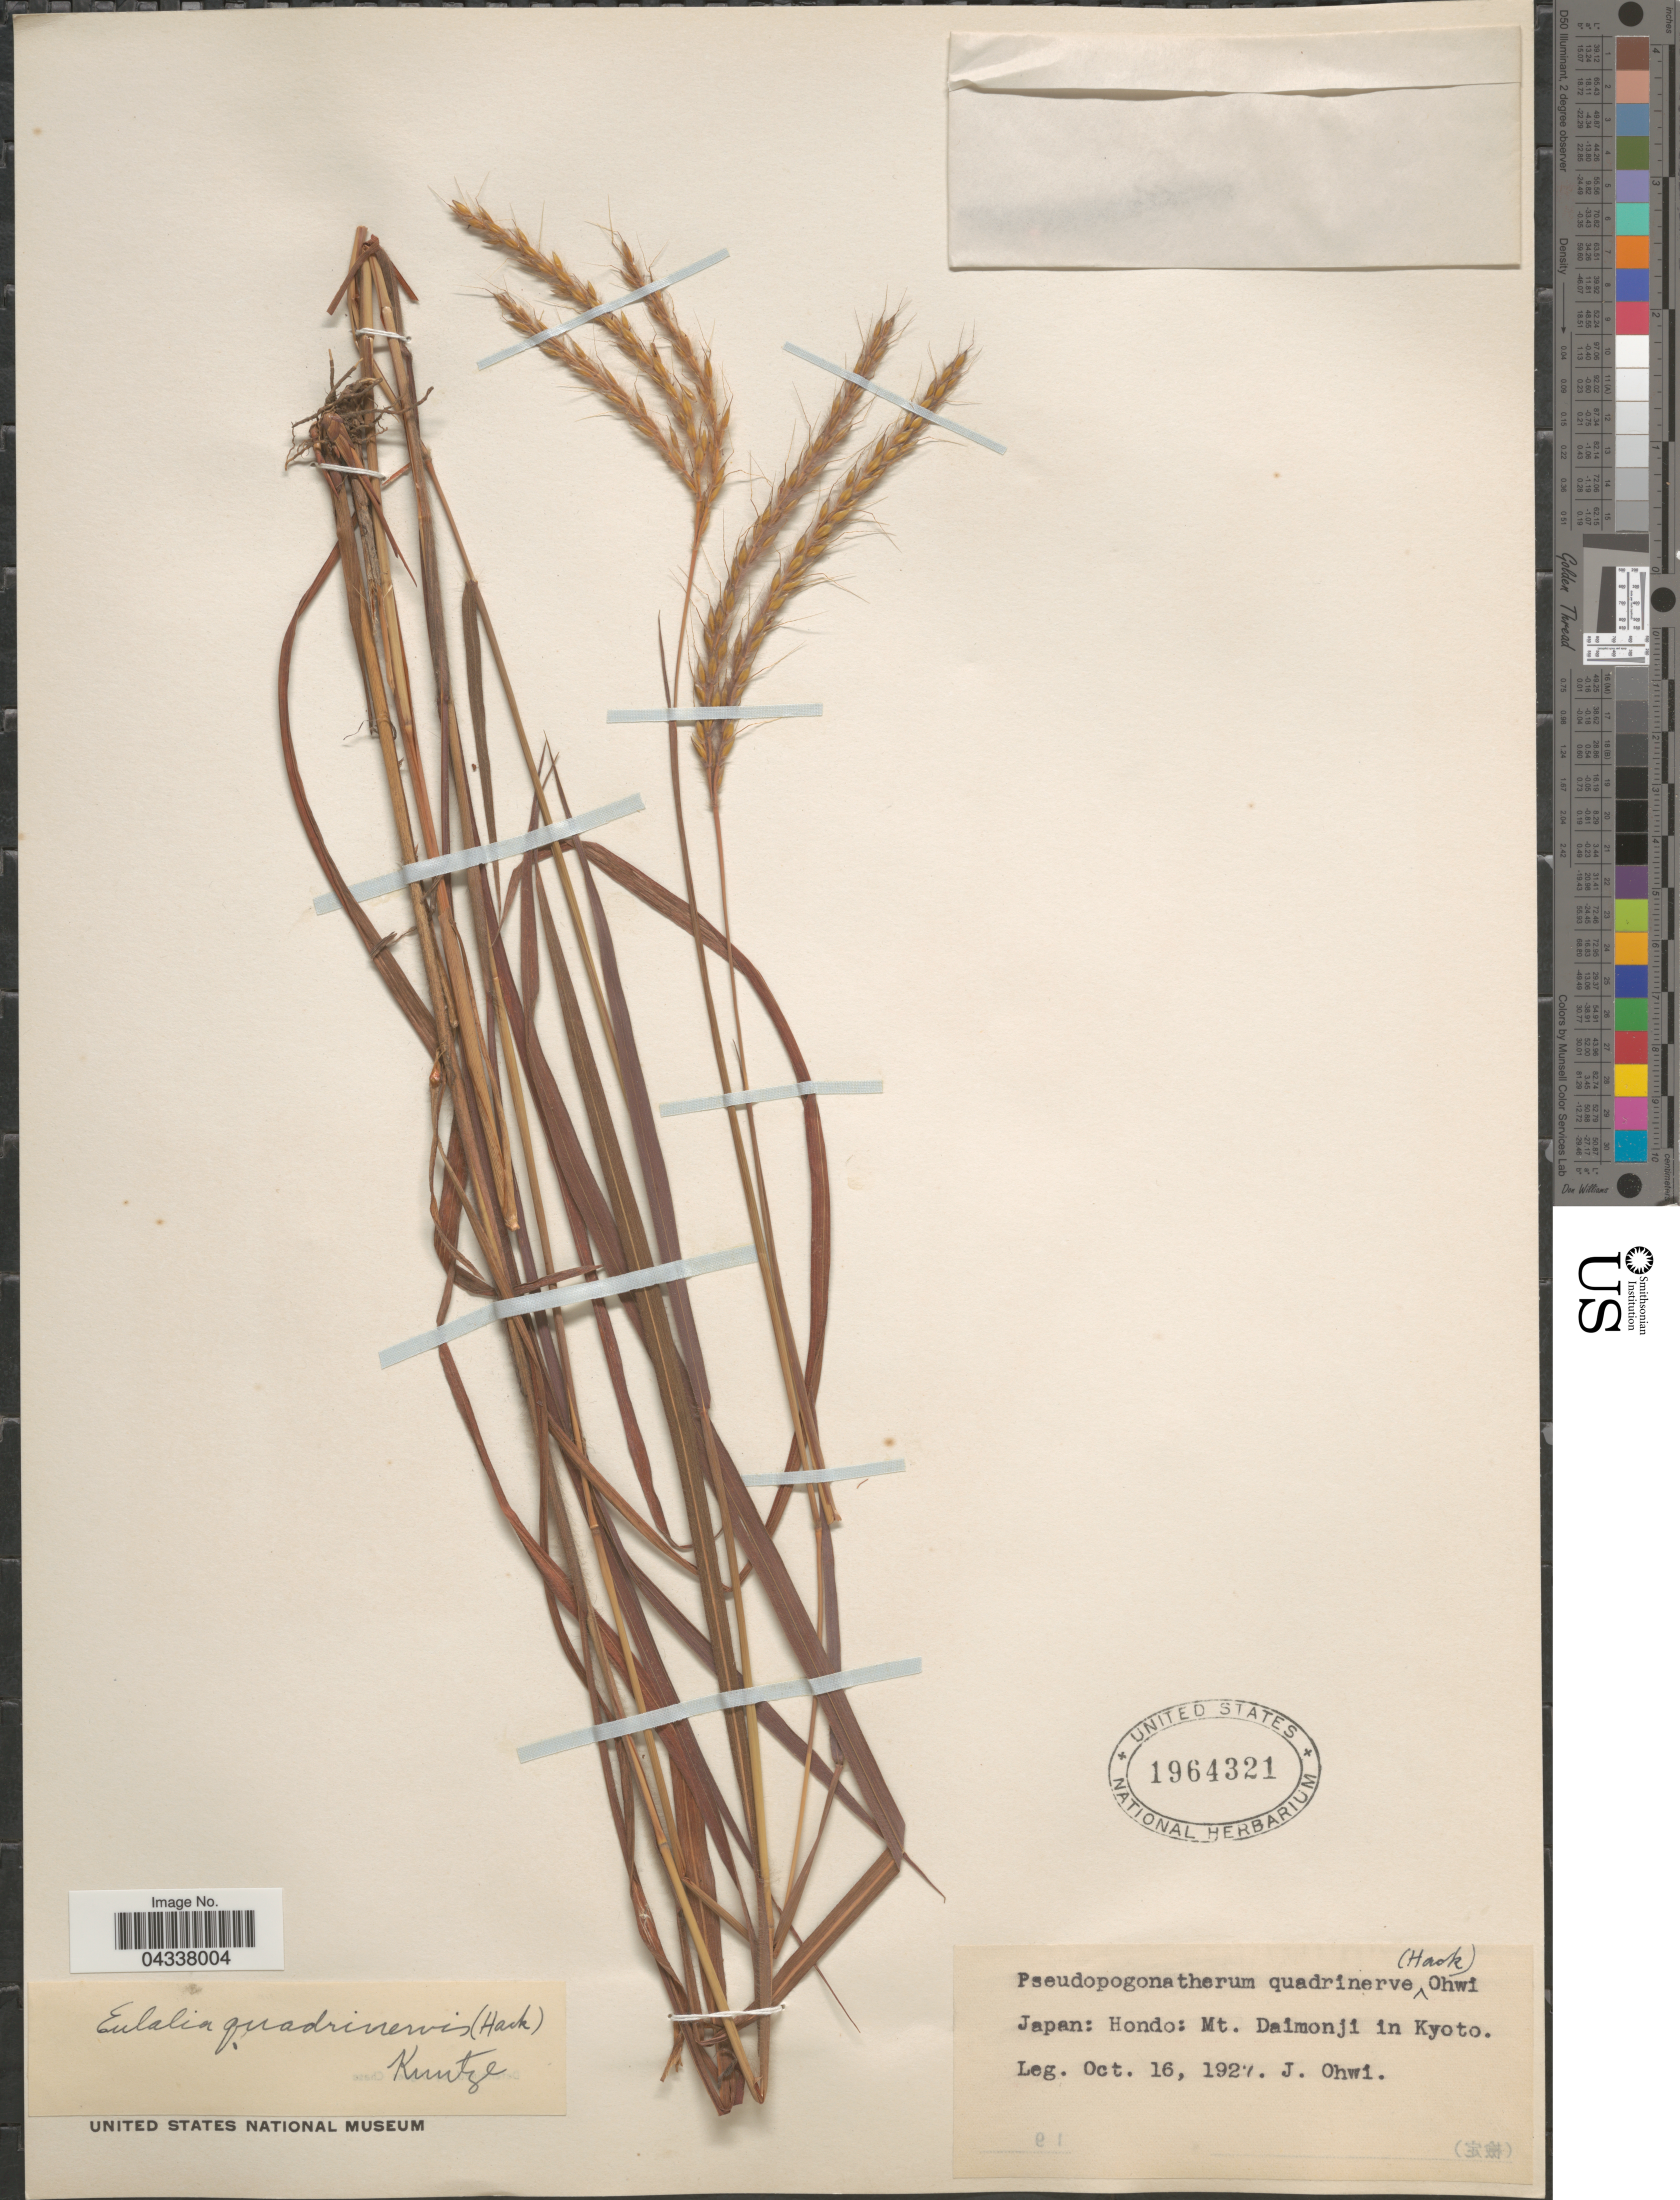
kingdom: Plantae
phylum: Tracheophyta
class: Liliopsida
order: Poales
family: Poaceae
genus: Pseudopogonatherum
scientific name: Pseudopogonatherum quadrinerve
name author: (Hack.) Ohwi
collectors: J. Ohwi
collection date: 1927-10-16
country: Japan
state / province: Kyoto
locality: Hondo: Mt. Daimonji in Kyoto.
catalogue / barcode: US 1964321